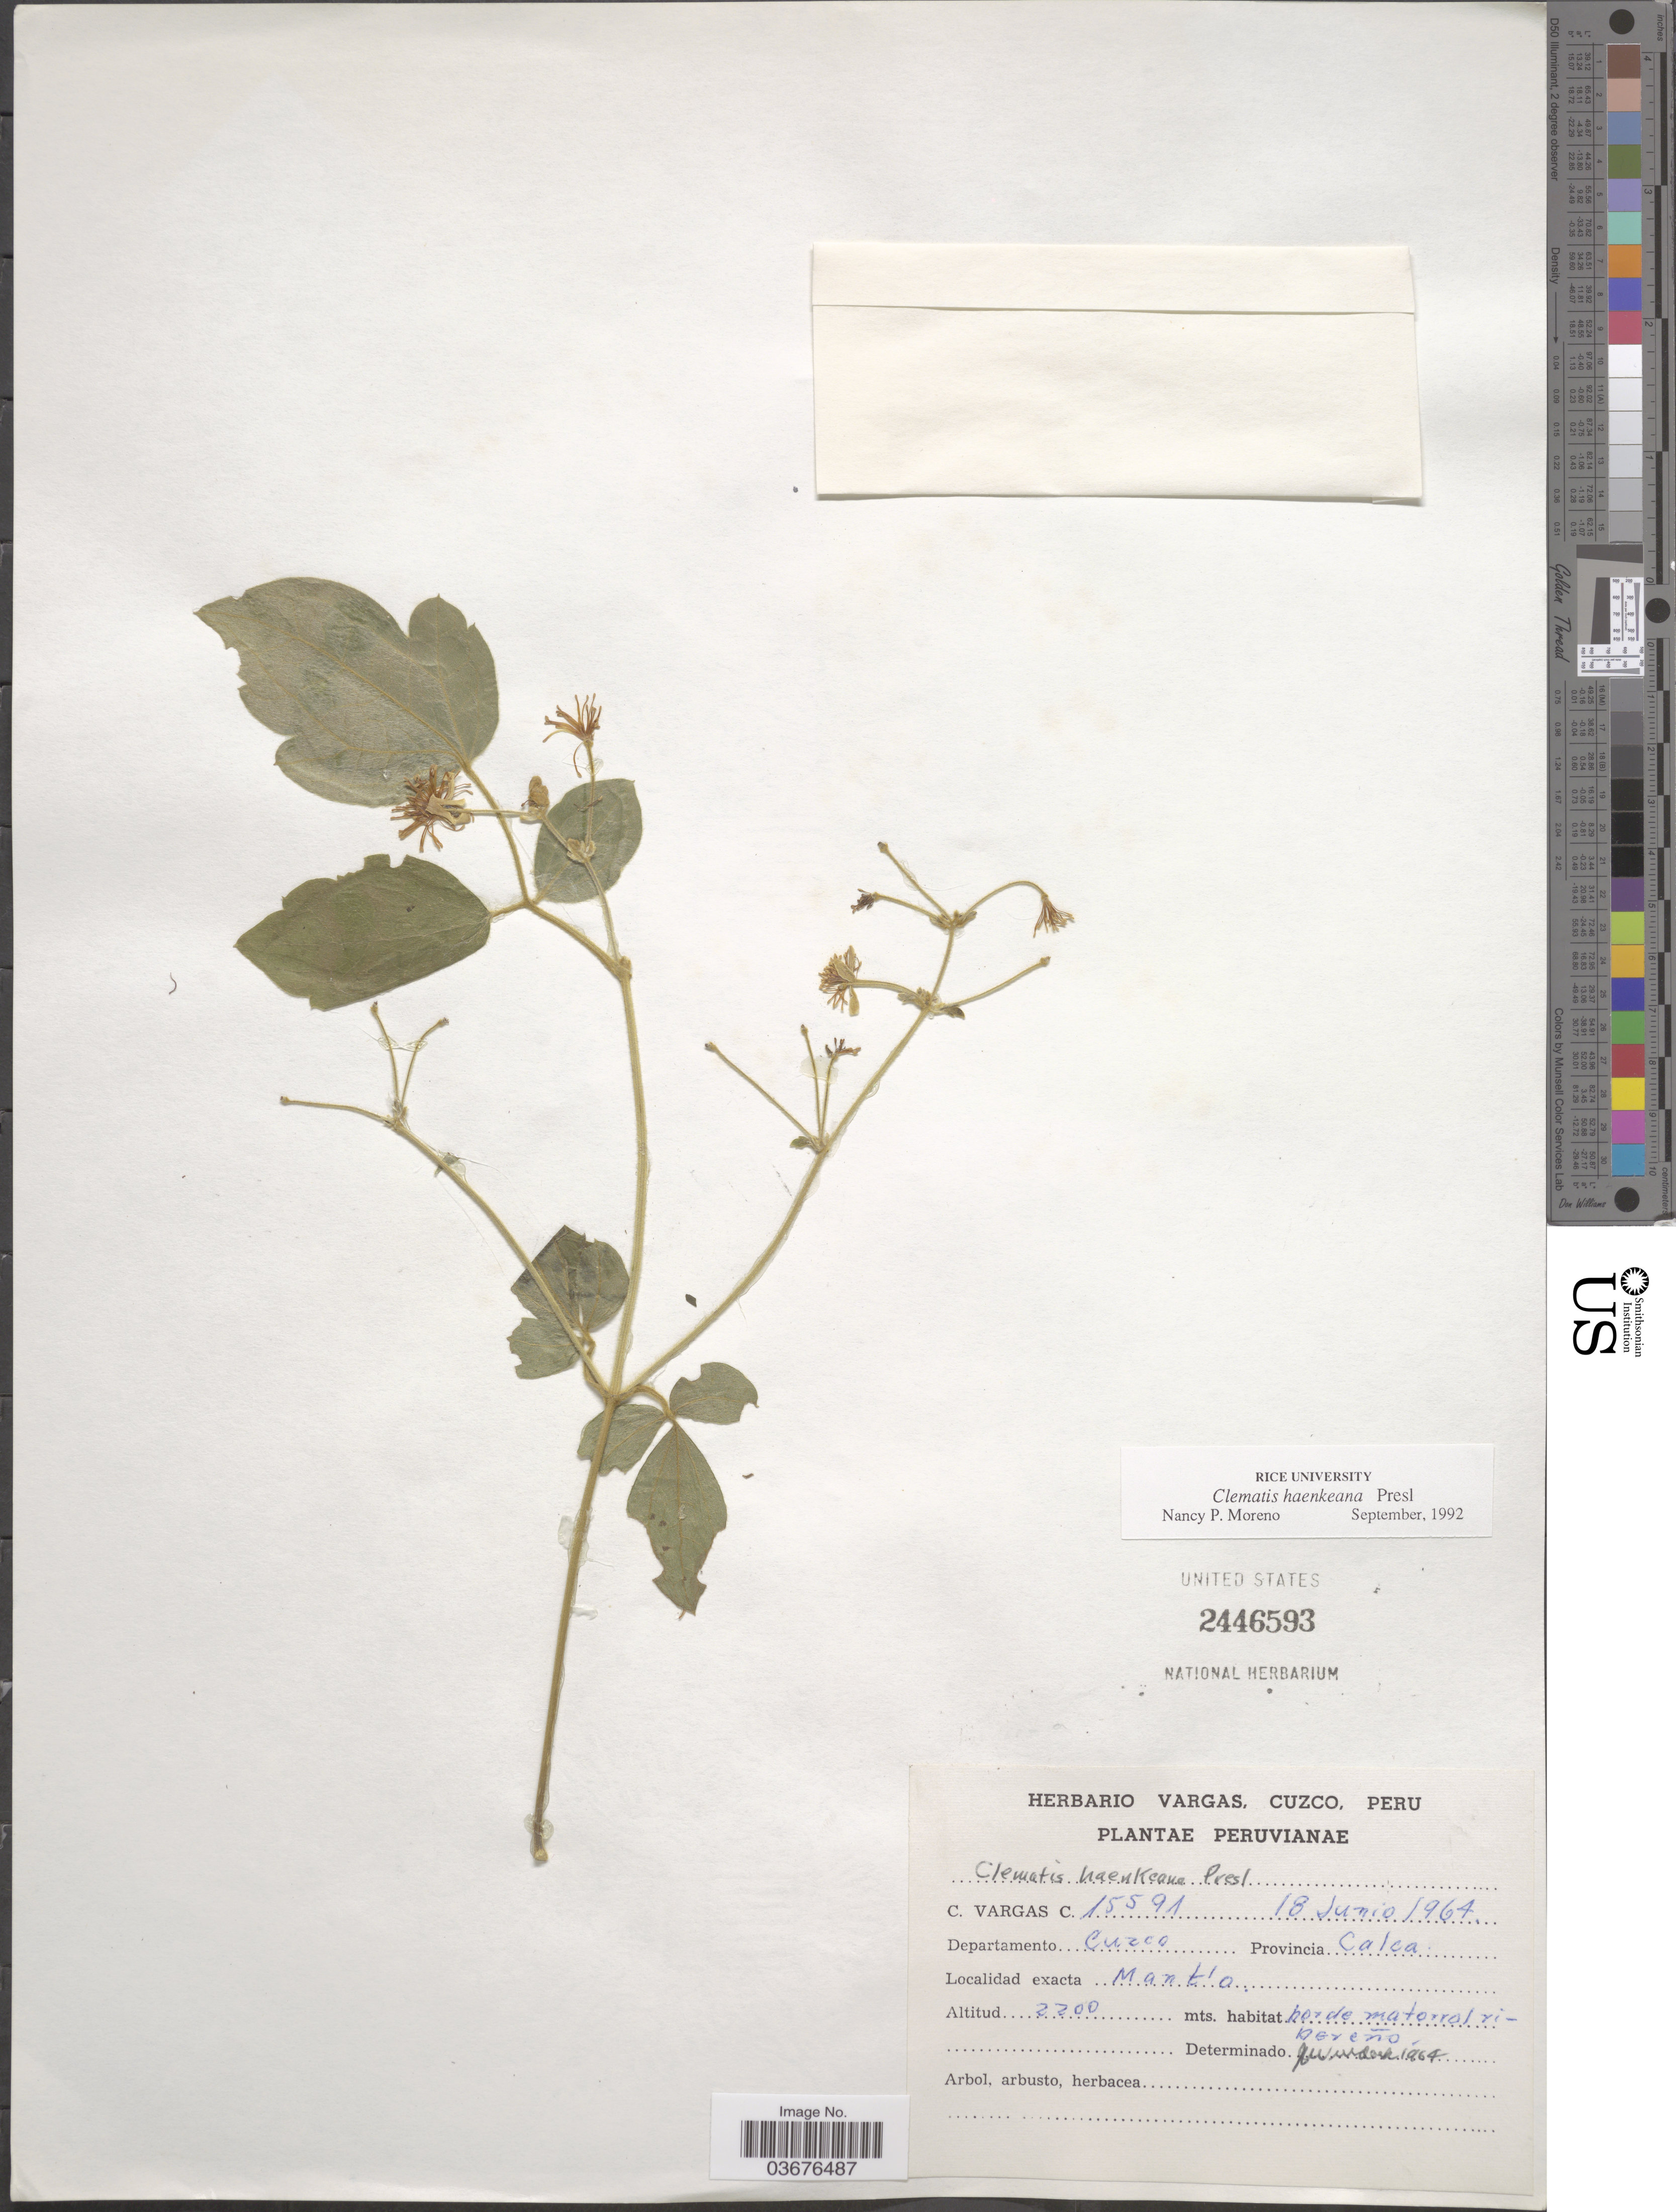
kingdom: Plantae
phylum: Tracheophyta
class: Magnoliopsida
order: Ranunculales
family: Ranunculaceae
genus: Clematis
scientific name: Clematis haenkeana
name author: C. Presl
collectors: C. Vargas Calderón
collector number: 15591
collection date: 1964-06-18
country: Peru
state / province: Cusco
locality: Departamento Cuzco. Provincia Calca. Mant'o.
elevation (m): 2200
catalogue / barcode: US 2446593